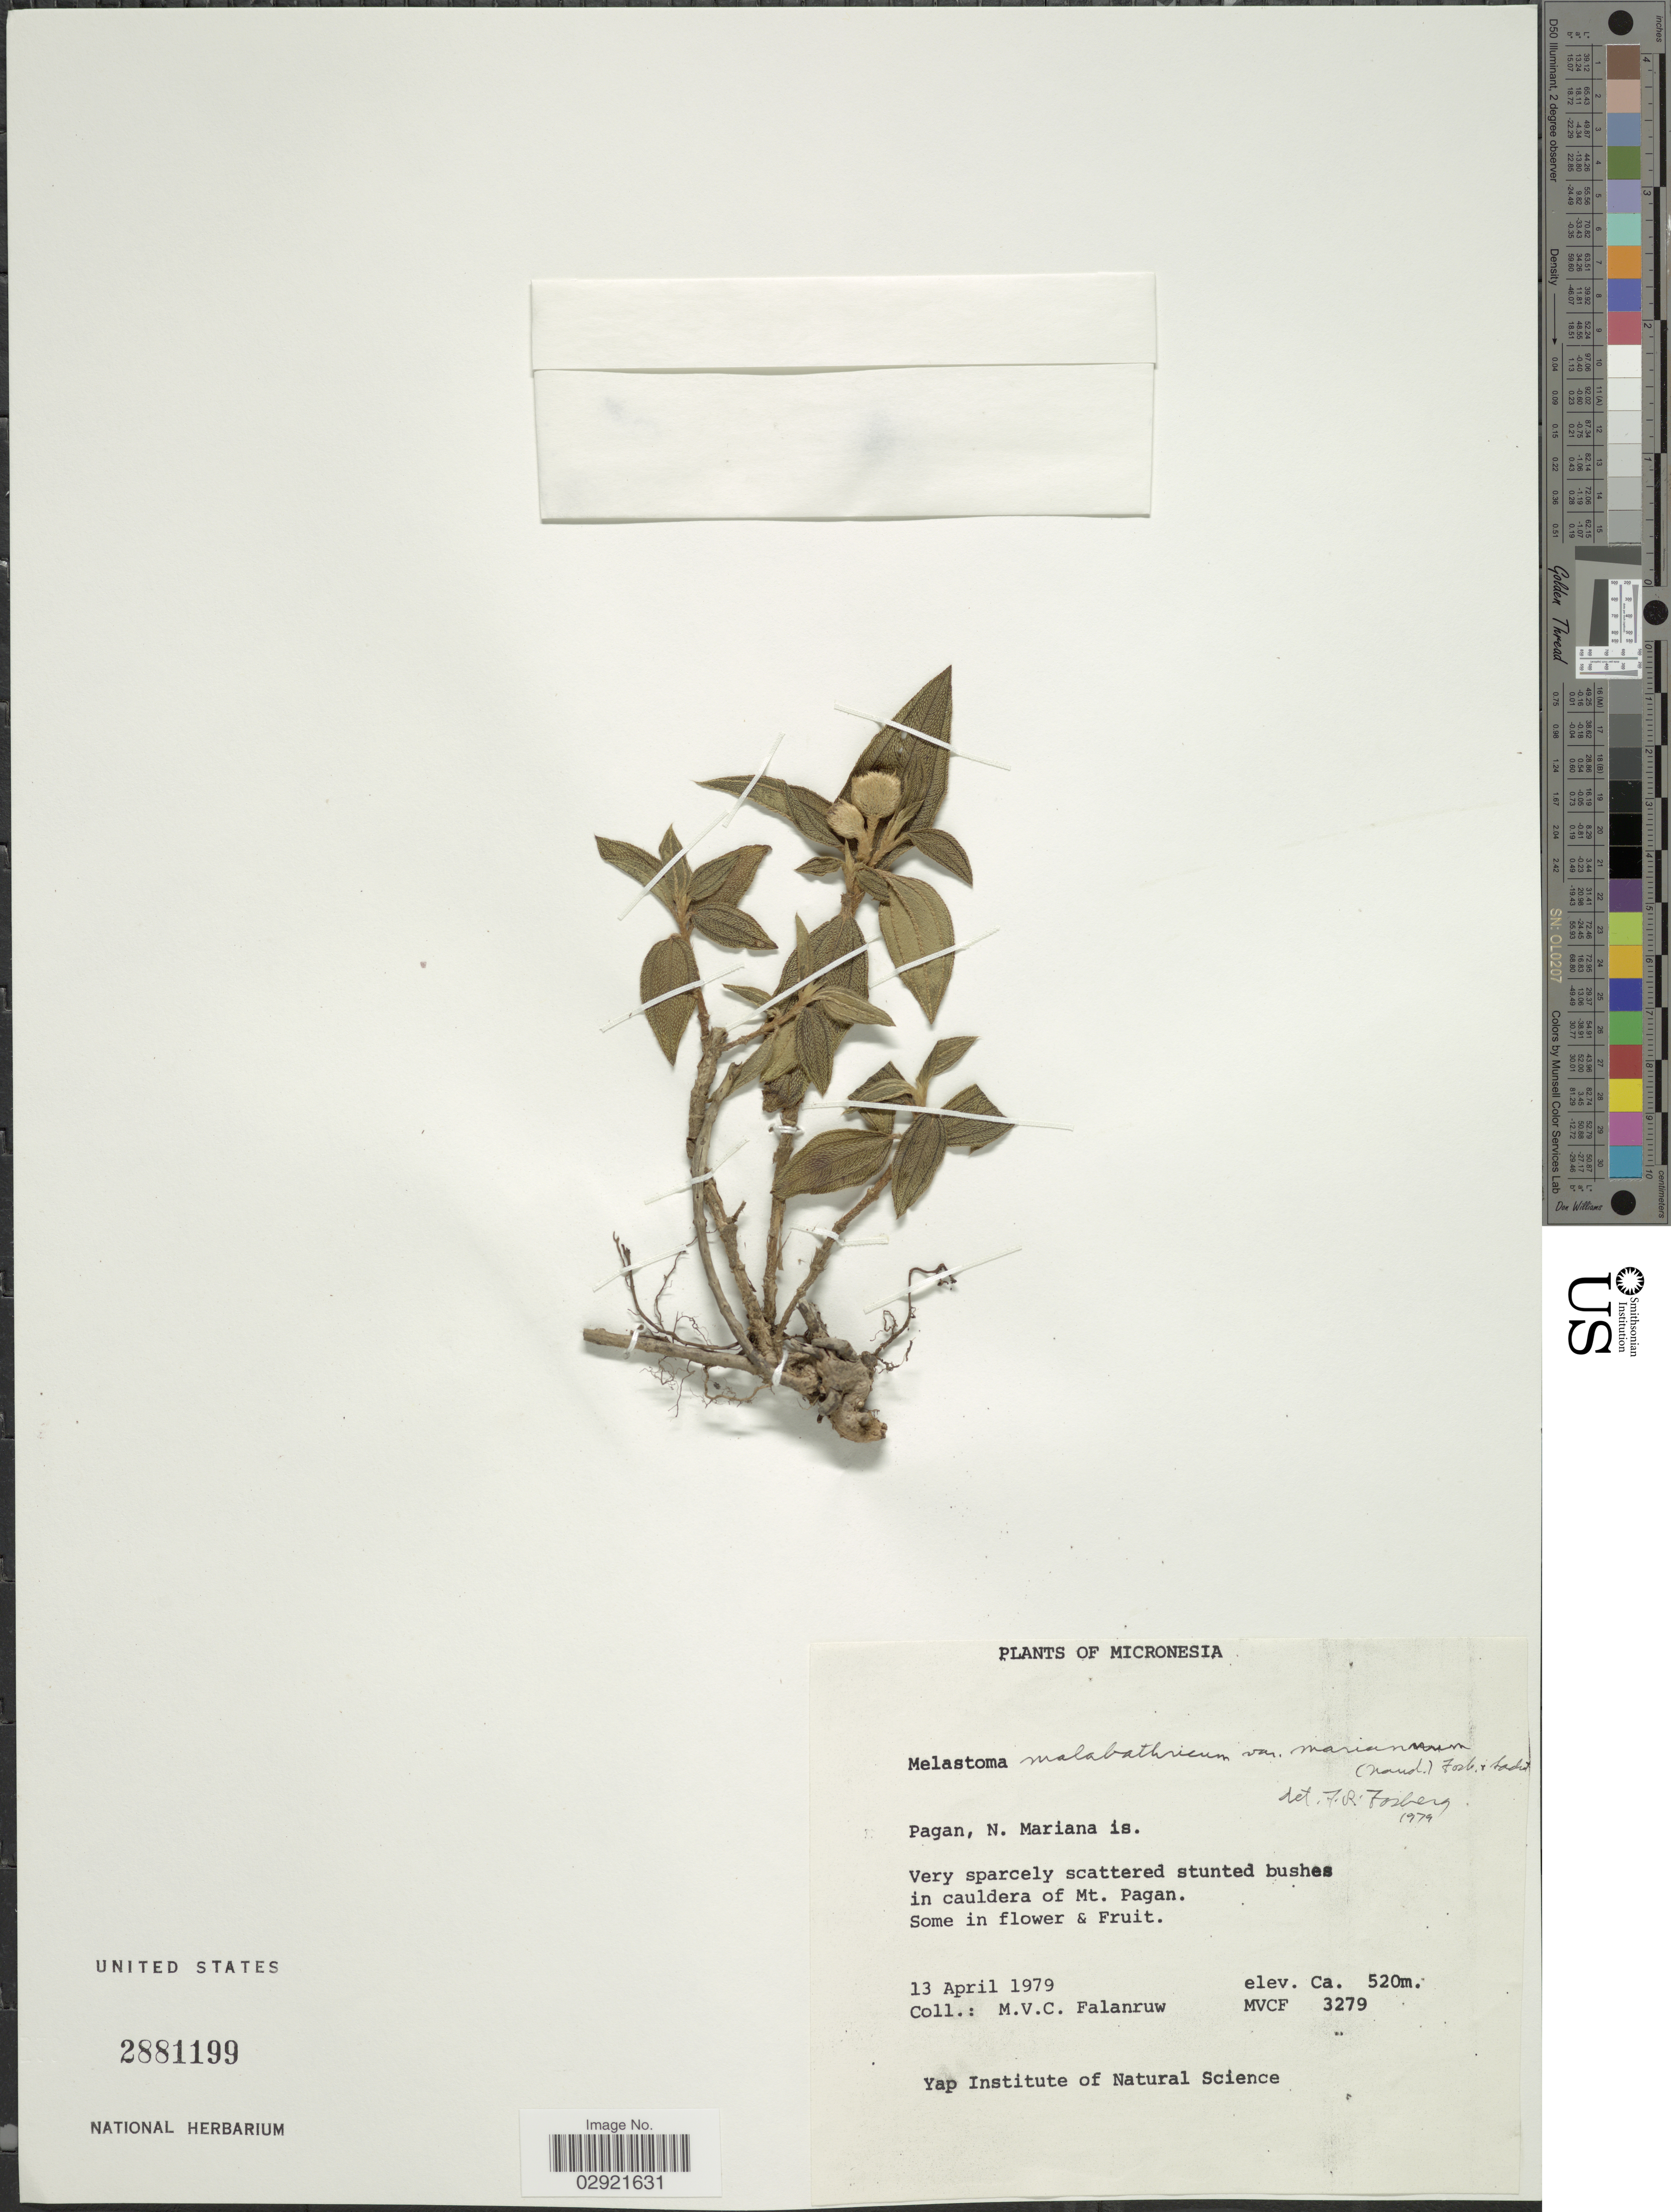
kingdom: Plantae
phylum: Tracheophyta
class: Magnoliopsida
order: Myrtales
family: Melastomataceae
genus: Melastoma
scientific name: Melastoma malabathricum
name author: L.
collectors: M. V. Falanruw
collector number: MVCF3279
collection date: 1979-04-13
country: Northern Mariana Islands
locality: Pagan, N. Mariana is. Very sparcely scattered stunted bushes in cauldera of Mt. Pagan.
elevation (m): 520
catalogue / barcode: US 2881199